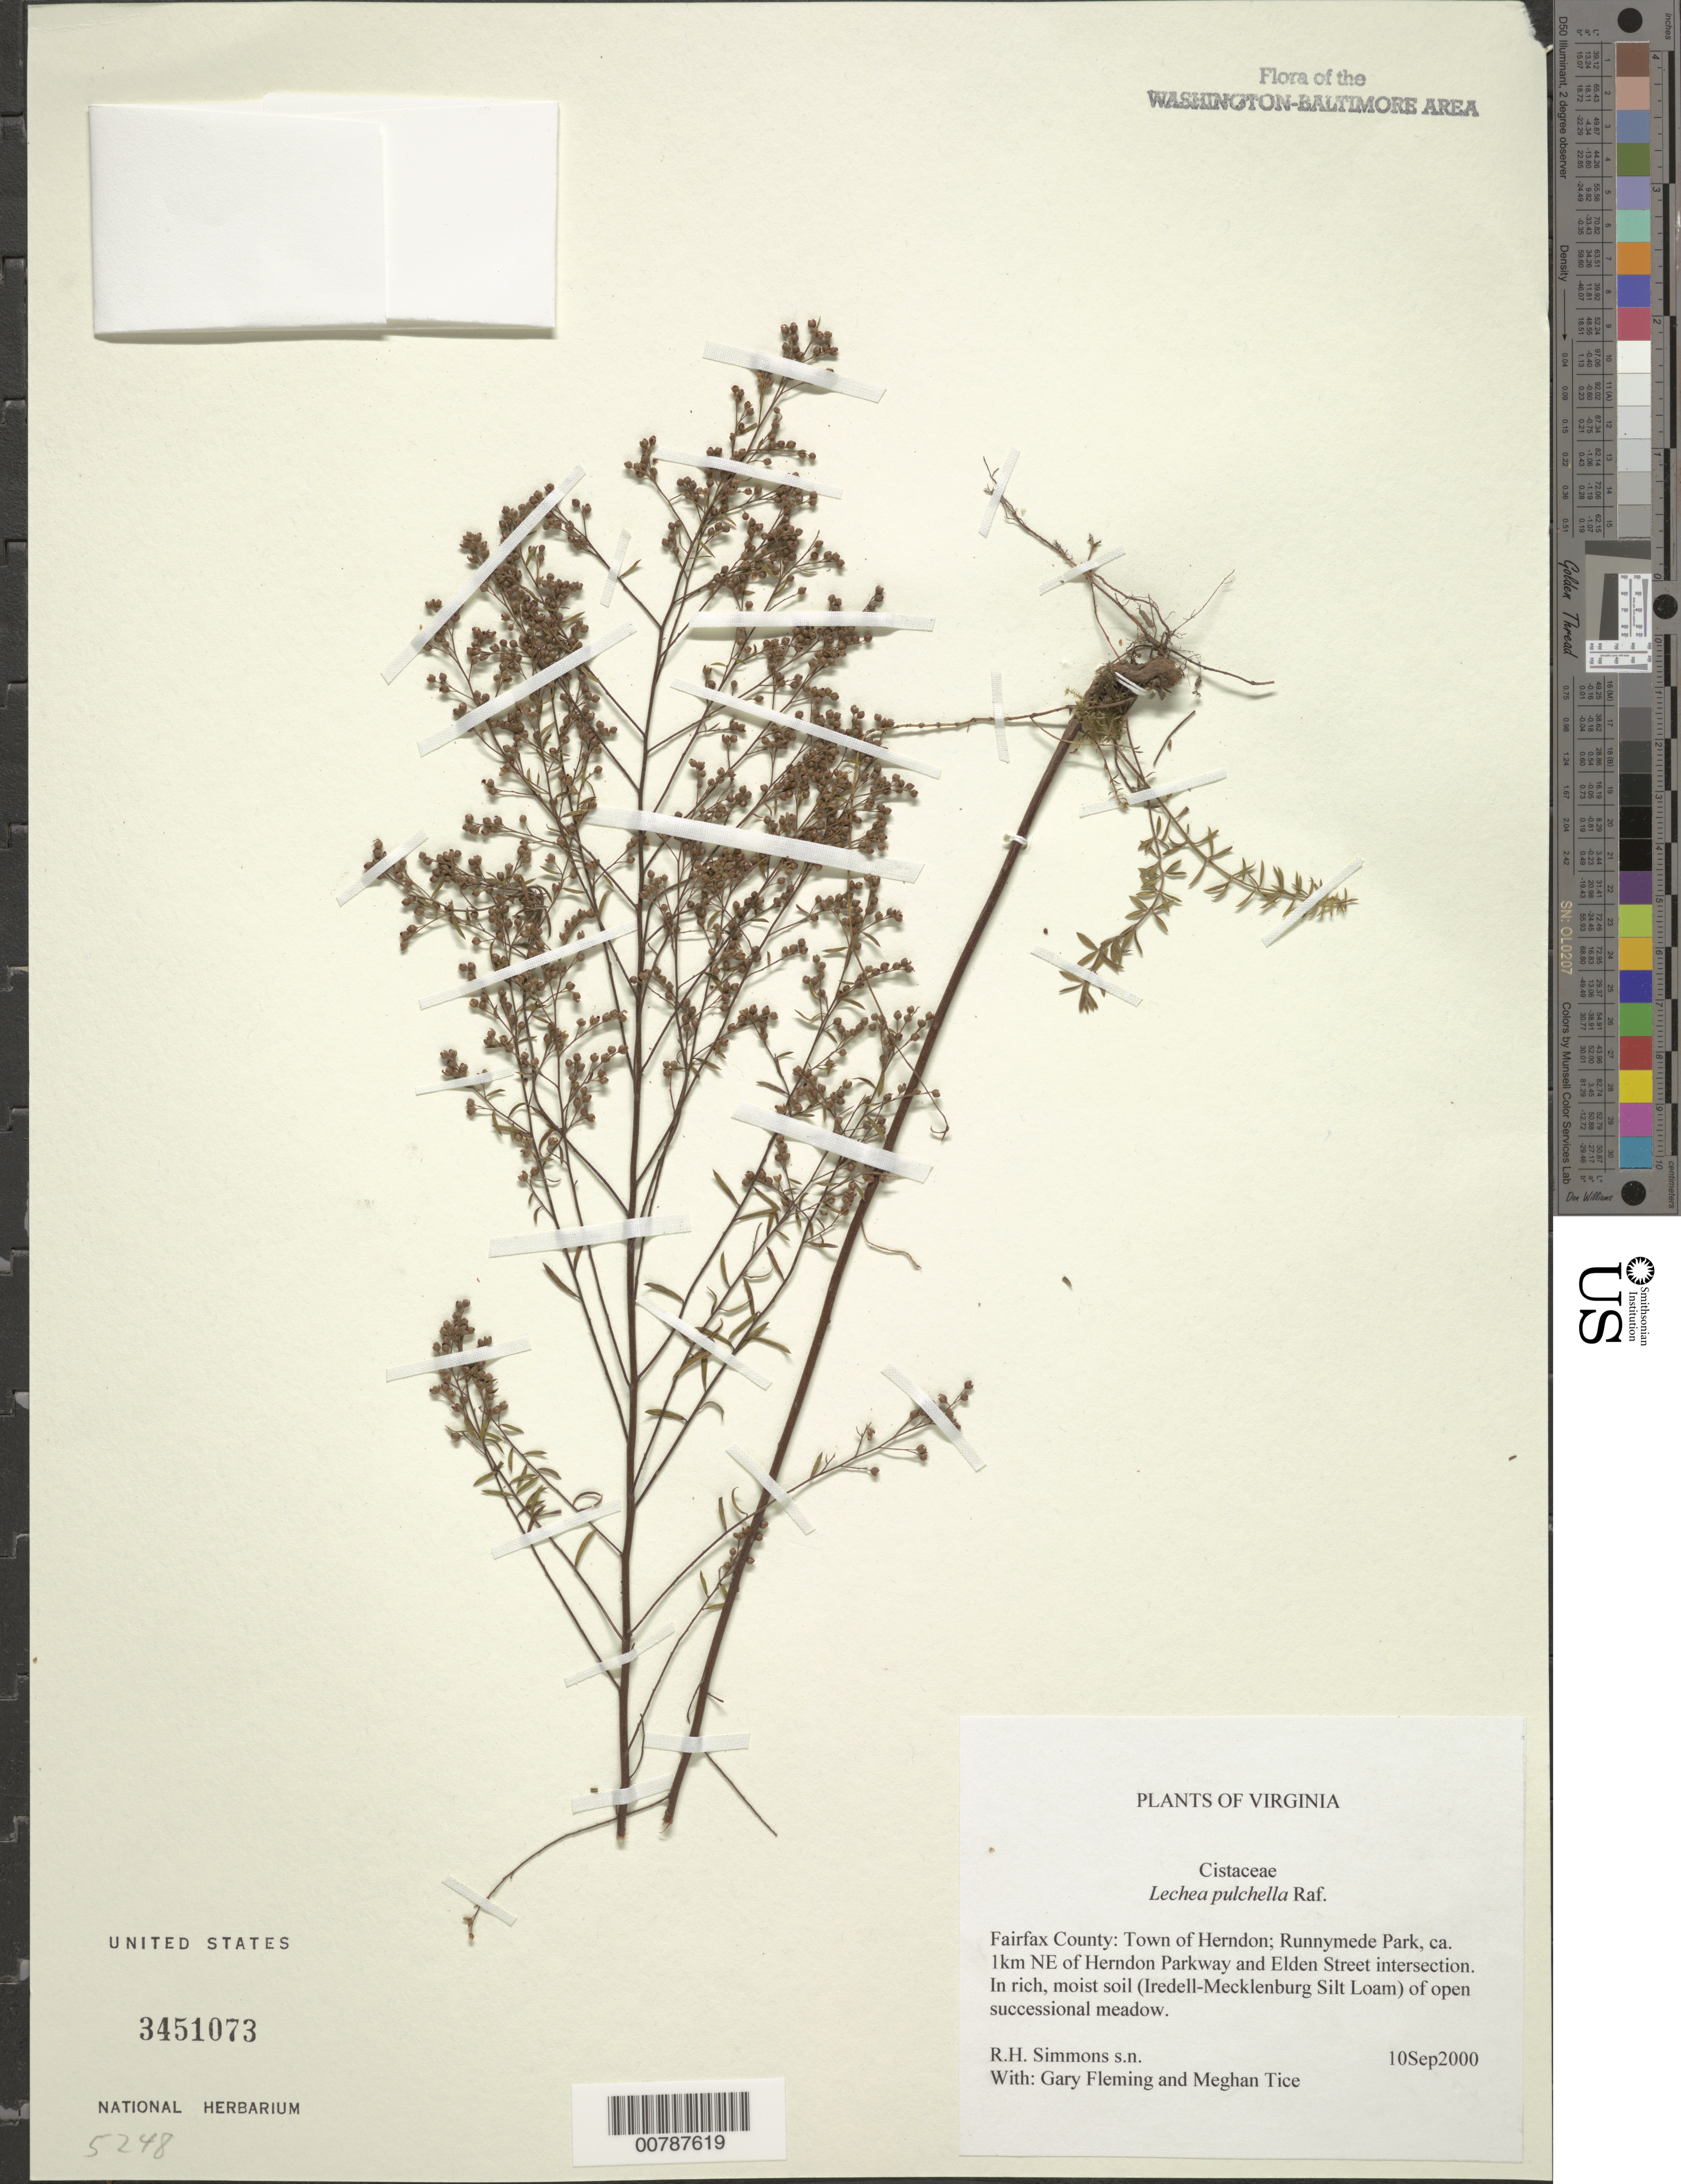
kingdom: Plantae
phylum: Tracheophyta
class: Magnoliopsida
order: Malvales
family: Cistaceae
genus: Lechea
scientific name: Lechea pulchella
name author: Raf.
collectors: R. H. Simmons, M. Tice & G. Fleming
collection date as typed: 10 Sep 2000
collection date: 2000-09-10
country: United States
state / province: Virginia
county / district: Fairfax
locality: Town of Herndon, Runnymede Park, ca. 1 km NE of Herndon Parkway and Elden Street intersection.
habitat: In rich, moist soil (Iredell-Mecklenburg Silt Loam) of open successional meadow.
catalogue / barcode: US 3451073